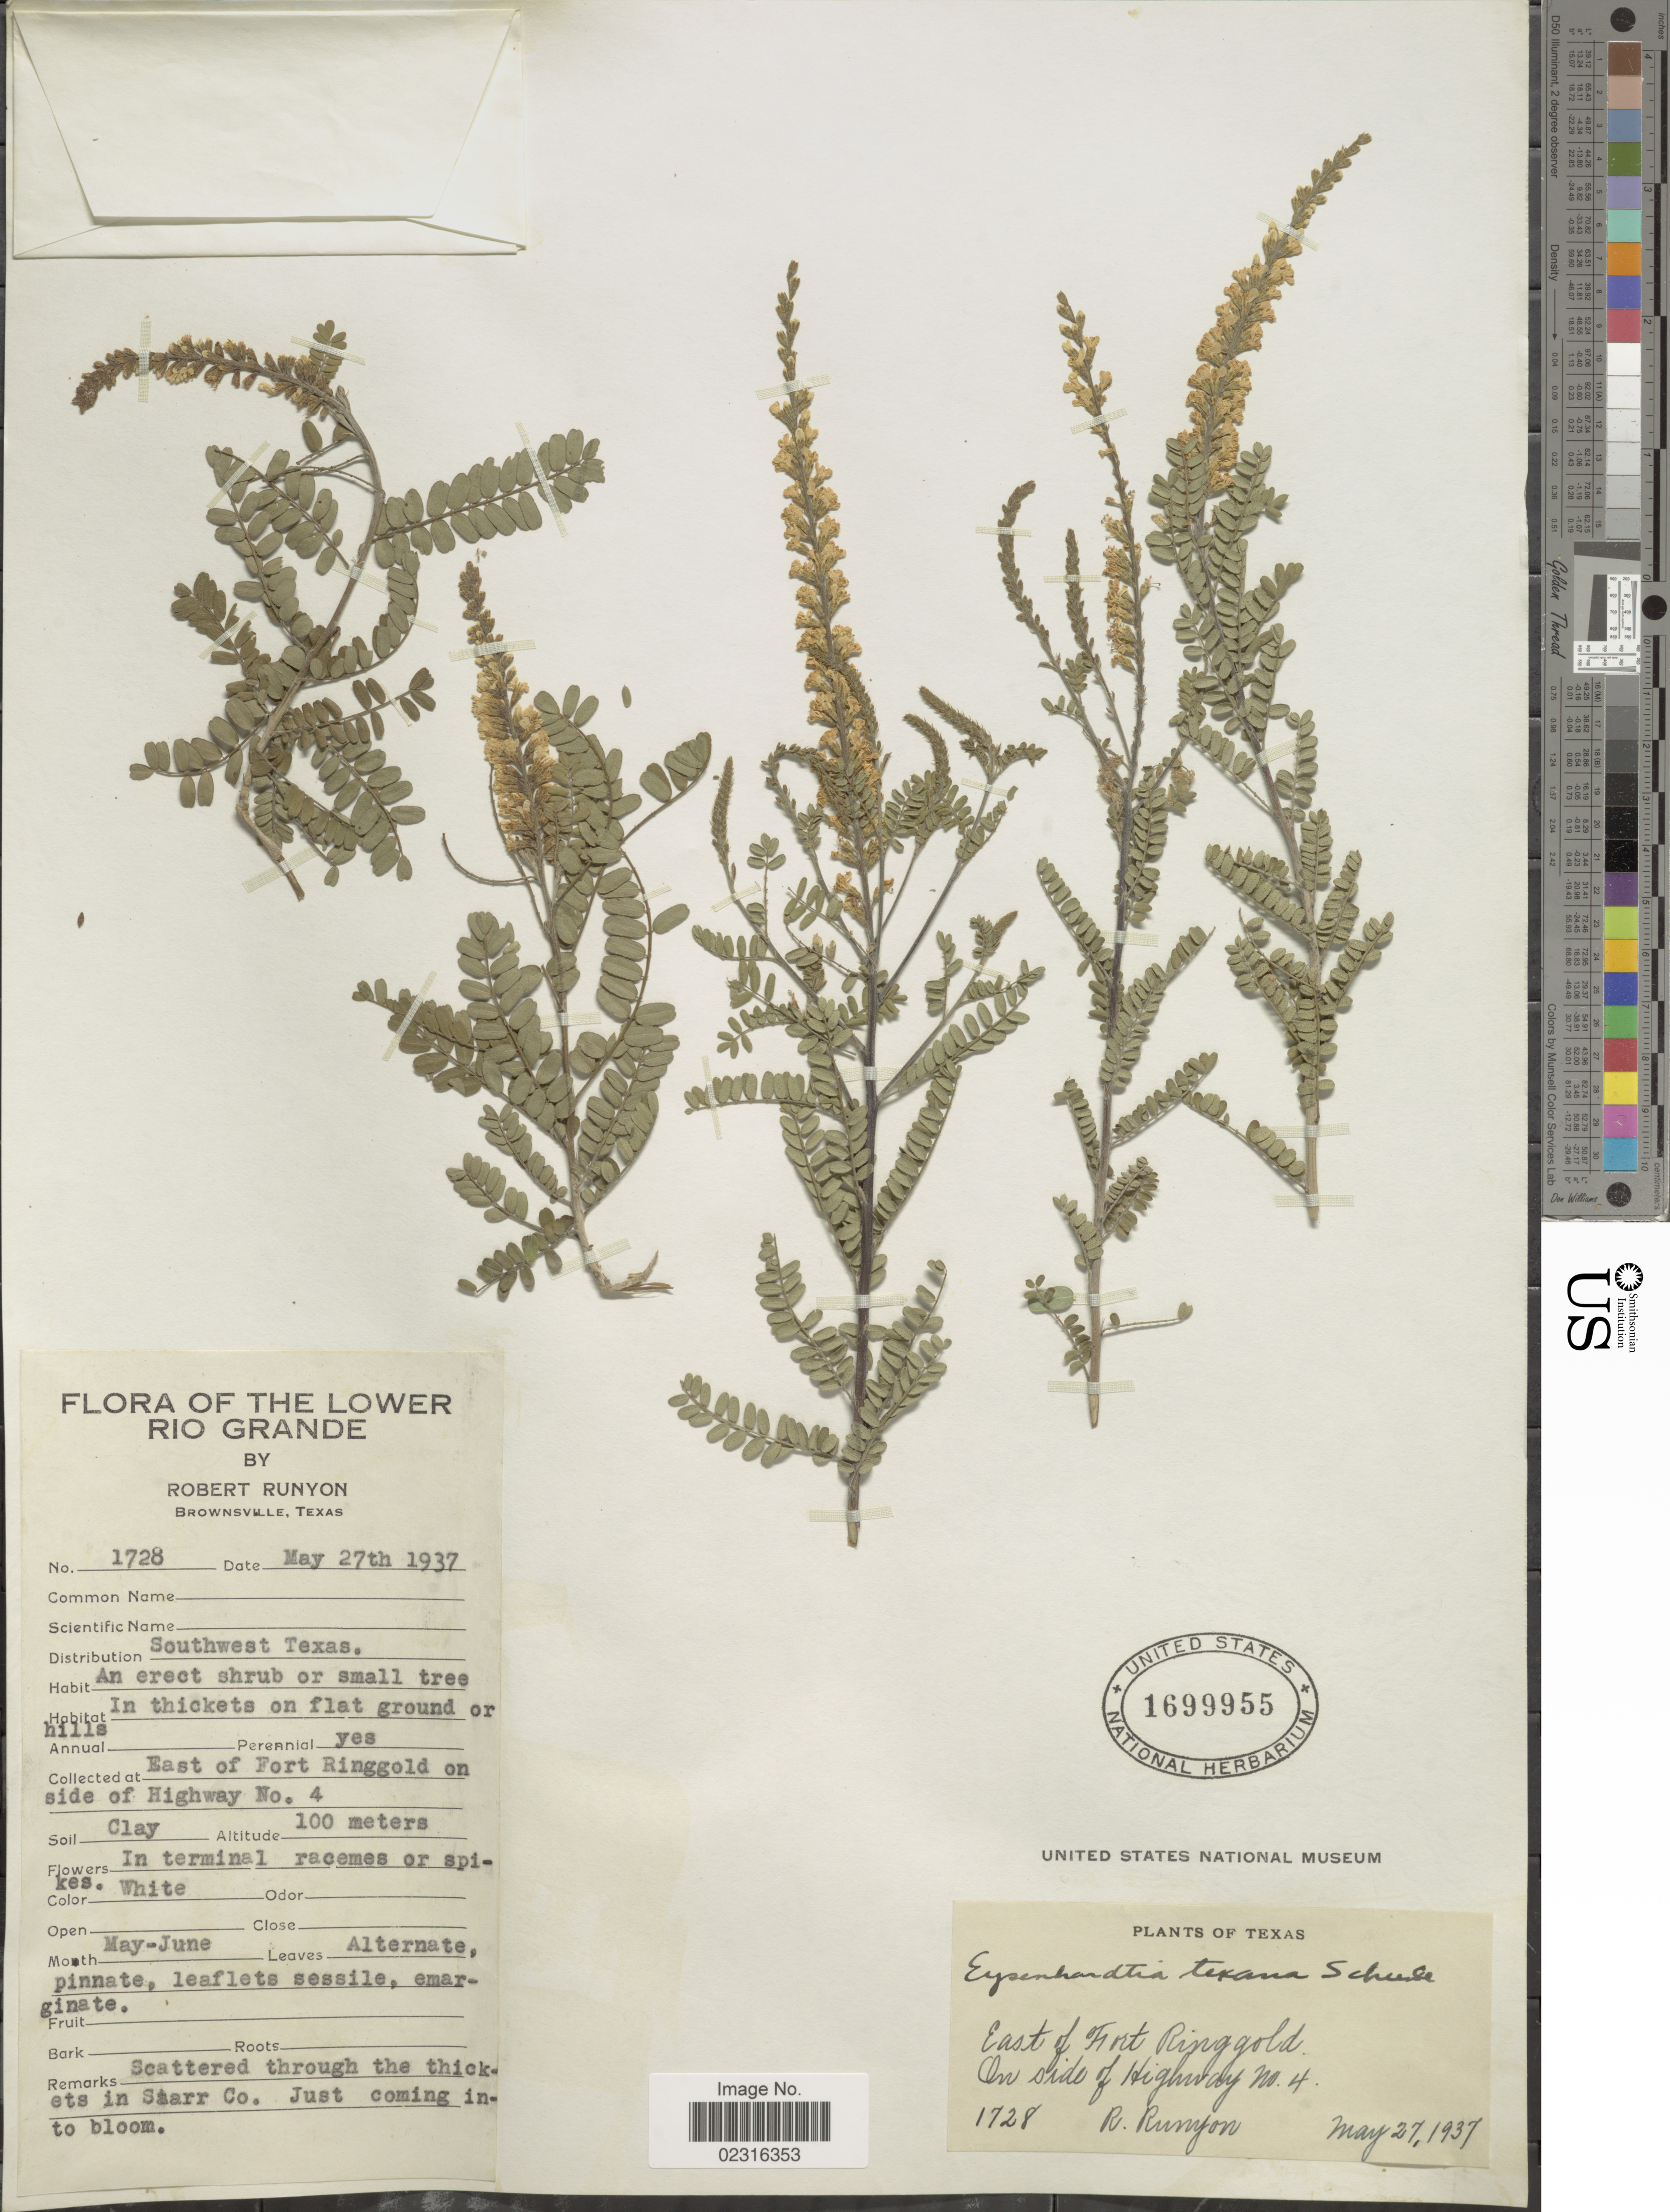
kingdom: Plantae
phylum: Tracheophyta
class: Magnoliopsida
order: Fabales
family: Fabaceae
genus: Eysenhardtia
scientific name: Eysenhardtia texana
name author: Scheele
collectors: R. Runyon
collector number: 1728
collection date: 1937-05-27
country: United States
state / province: Texas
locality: East of Fort Ringgold on side of Highway No. 4, scattered through the thickets in Starr Co.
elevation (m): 100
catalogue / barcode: US 1699955